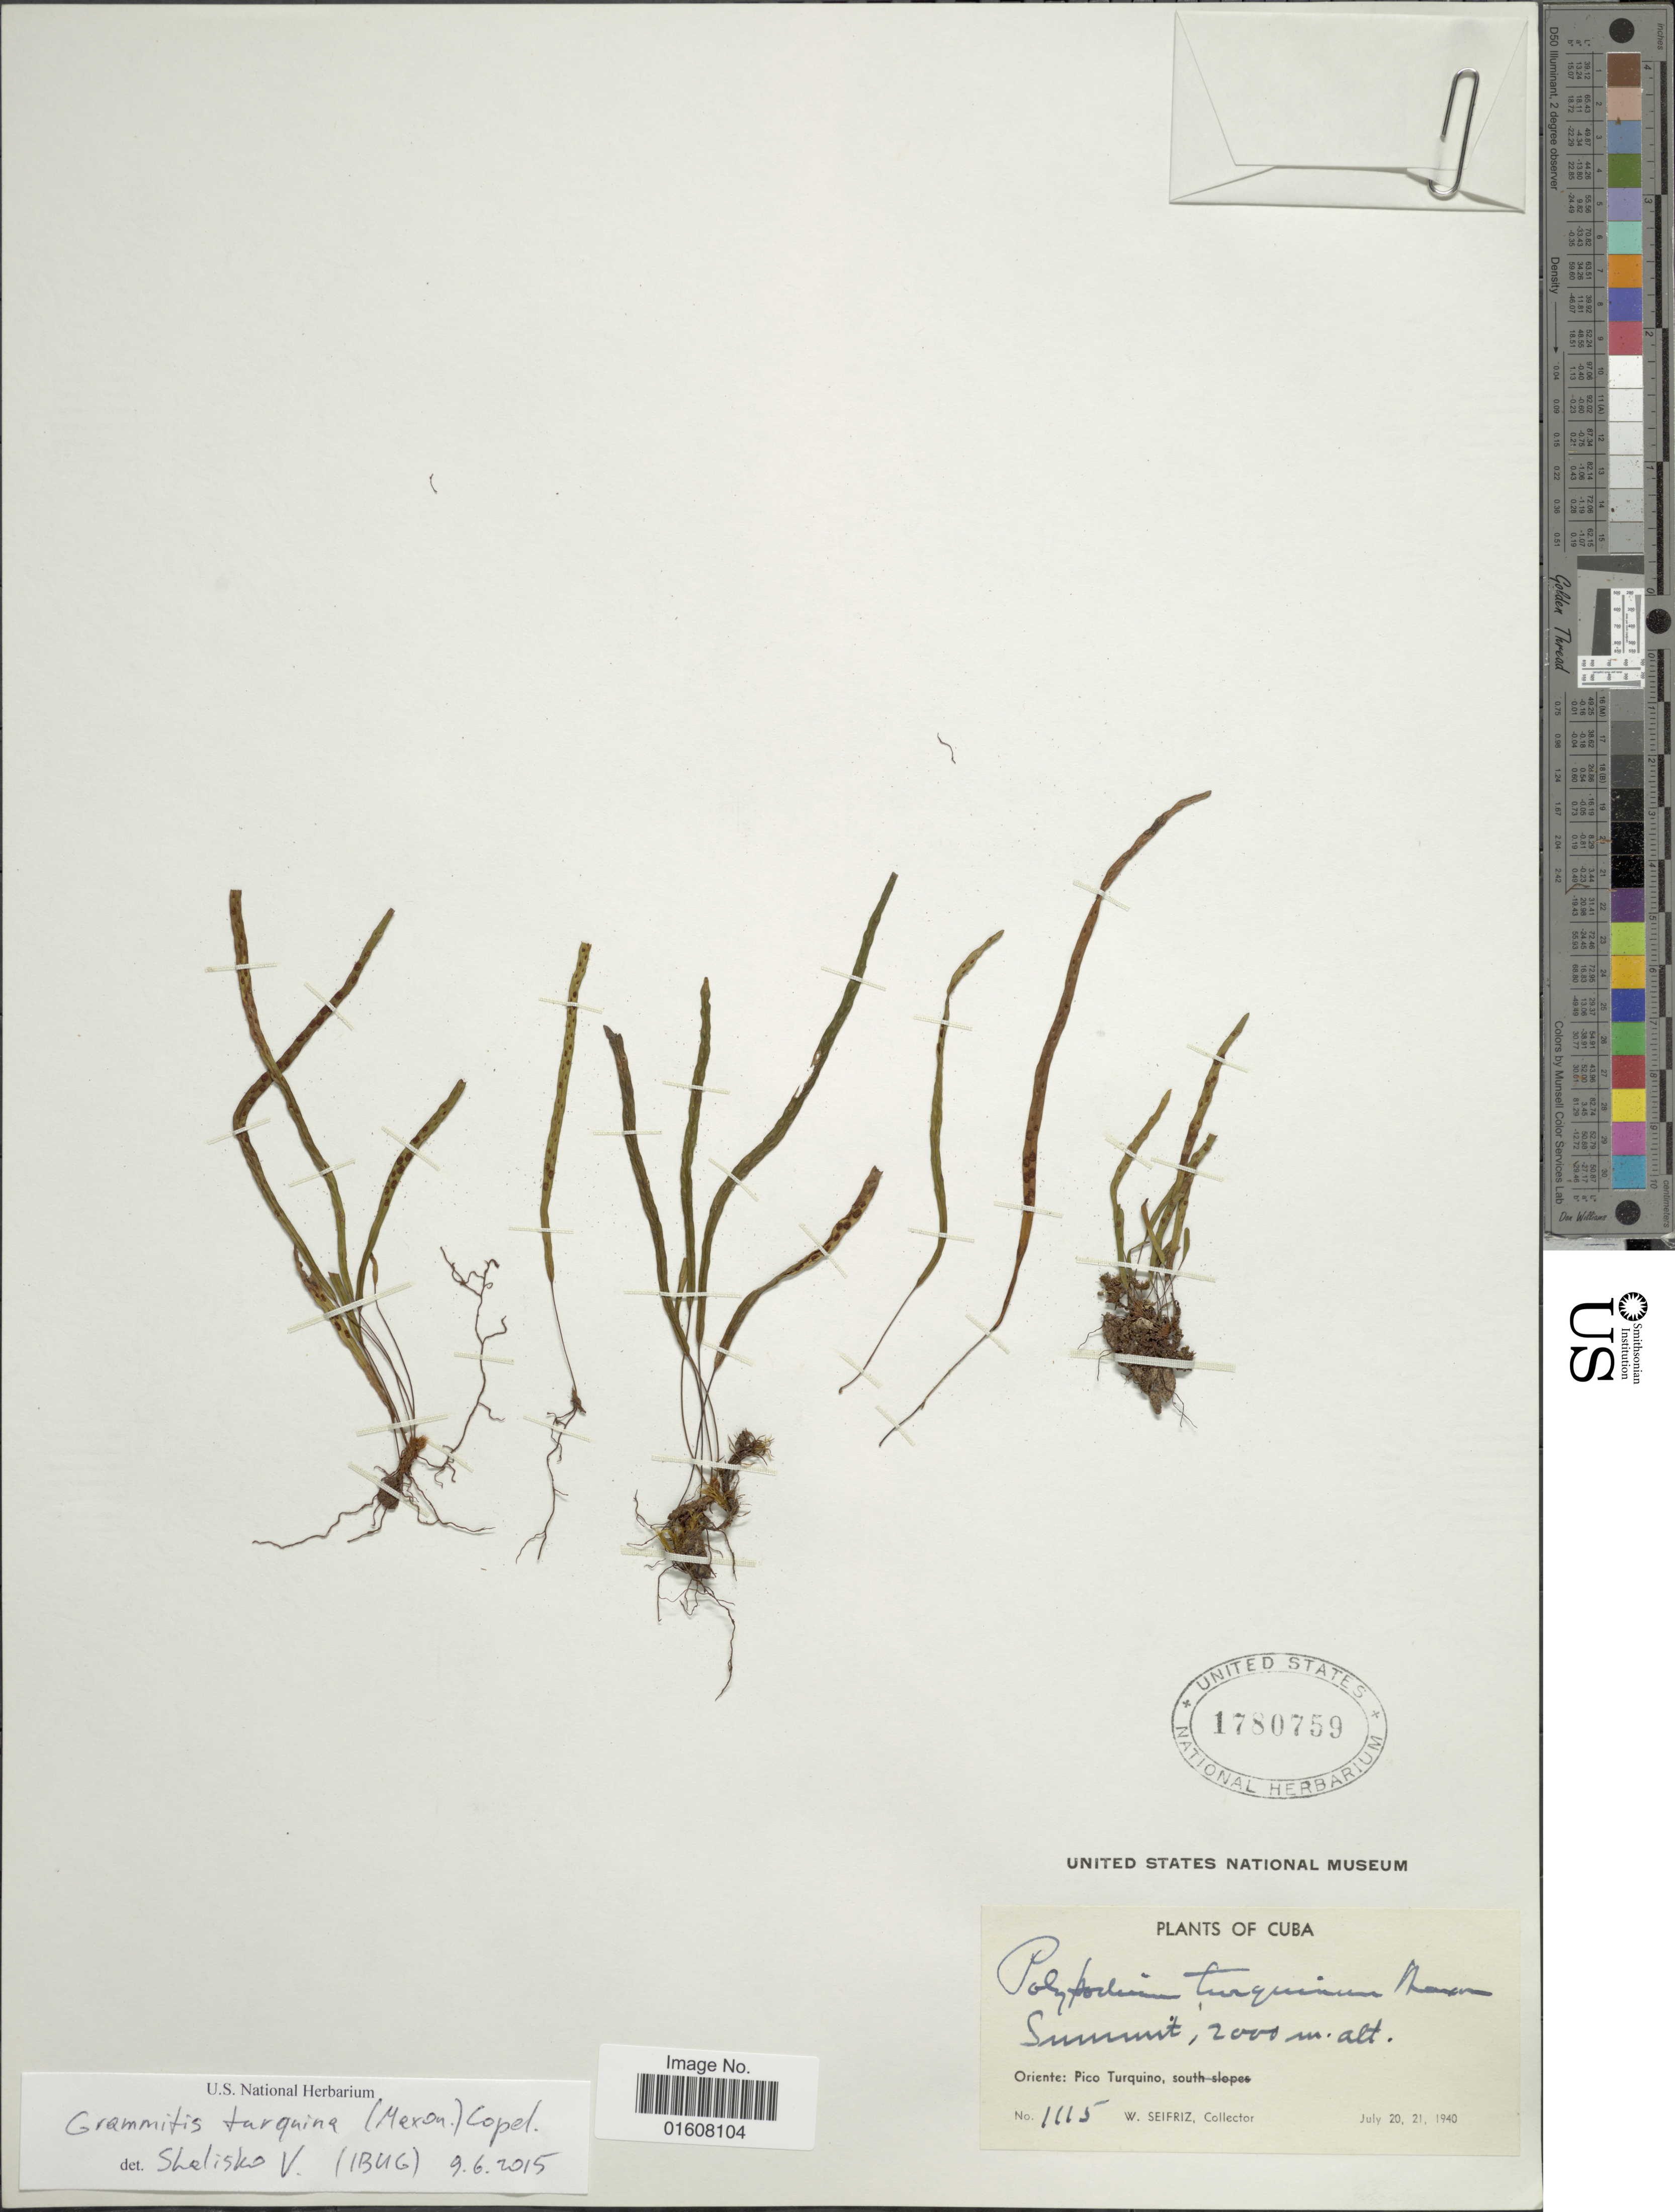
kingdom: Plantae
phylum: Tracheophyta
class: Polypodiopsida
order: Polypodiales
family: Polypodiaceae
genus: Grammitis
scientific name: Grammitis turquina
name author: (Maxon) Copel.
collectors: W. Seifriz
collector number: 1115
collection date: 1940-07-20/1940-07-21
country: Cuba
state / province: Oriente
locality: Summit. Pico Turquino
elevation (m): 2000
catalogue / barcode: US 1780759